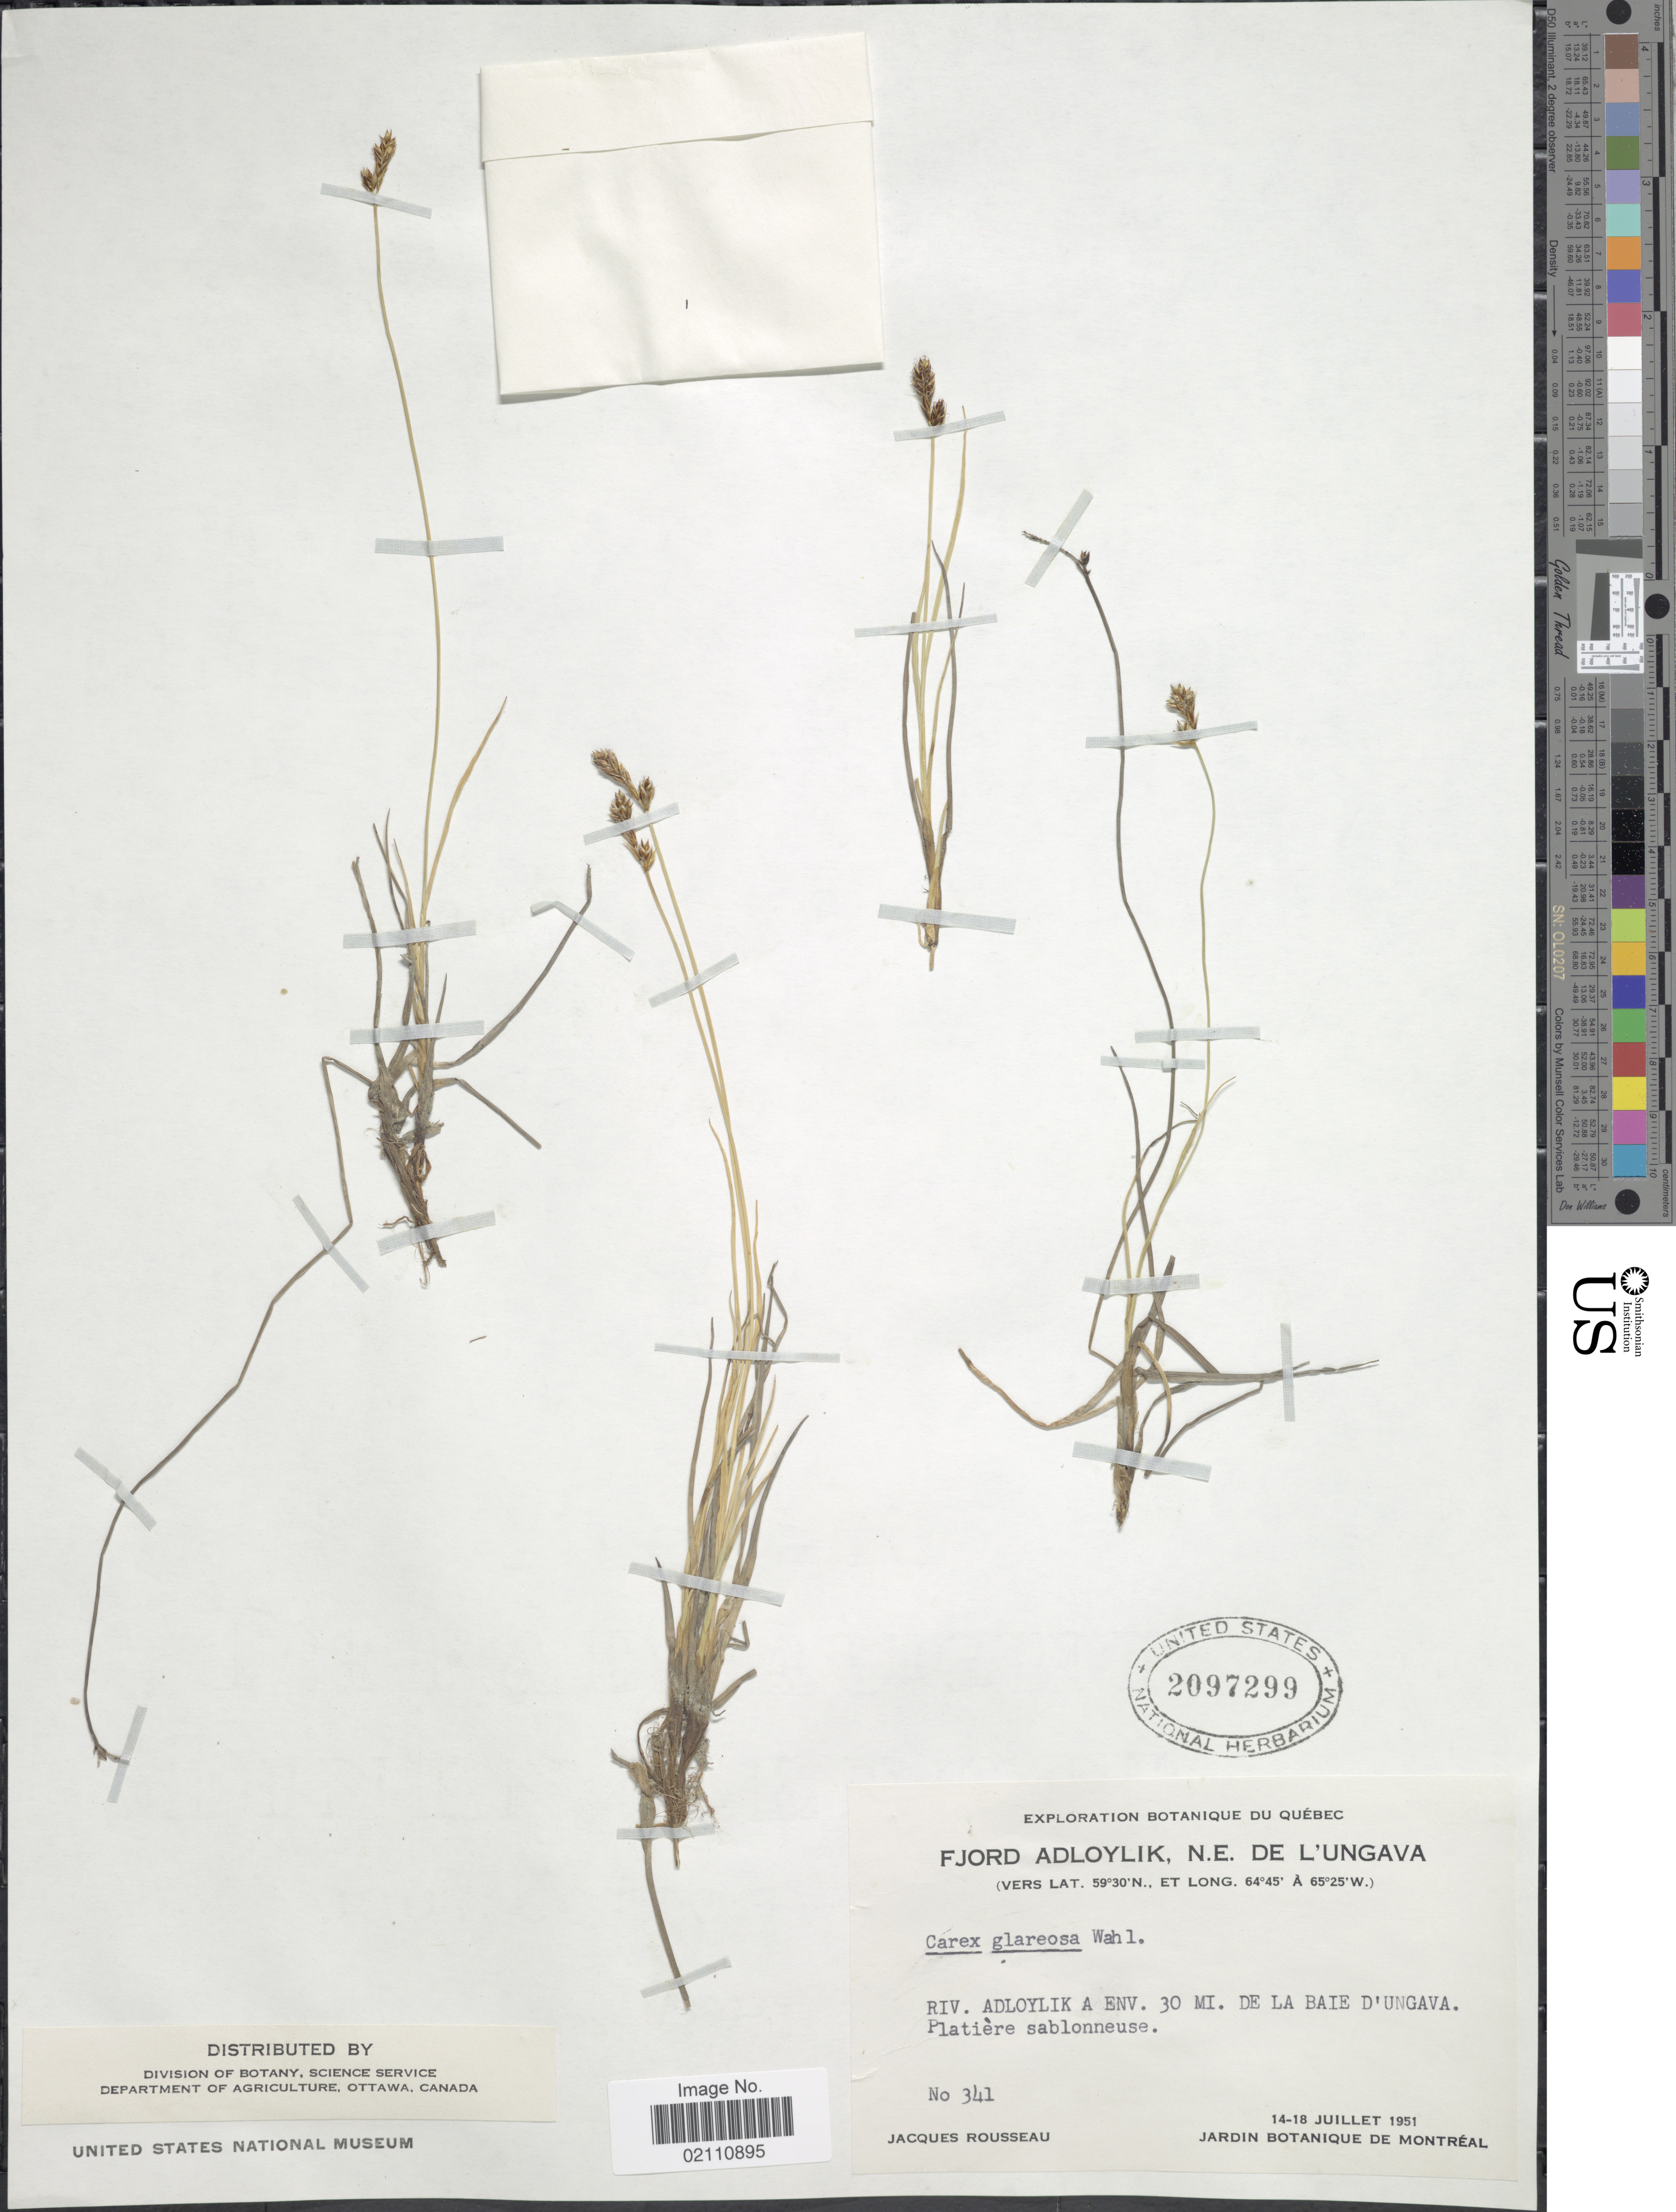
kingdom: Plantae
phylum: Tracheophyta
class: Liliopsida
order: Poales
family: Cyperaceae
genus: Carex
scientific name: Carex glareosa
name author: Schkuhr ex Wahlenb.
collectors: J. Rousseau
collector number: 341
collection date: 1951-07-14/1951-07-18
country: Canada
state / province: Quebec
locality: Fjord Adloylik, N.E. de L'Ungava, Riv. Adloylik a Env. 30 mi. De la Baie D'Ungava, Platiere sablonneuse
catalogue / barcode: US 2097299